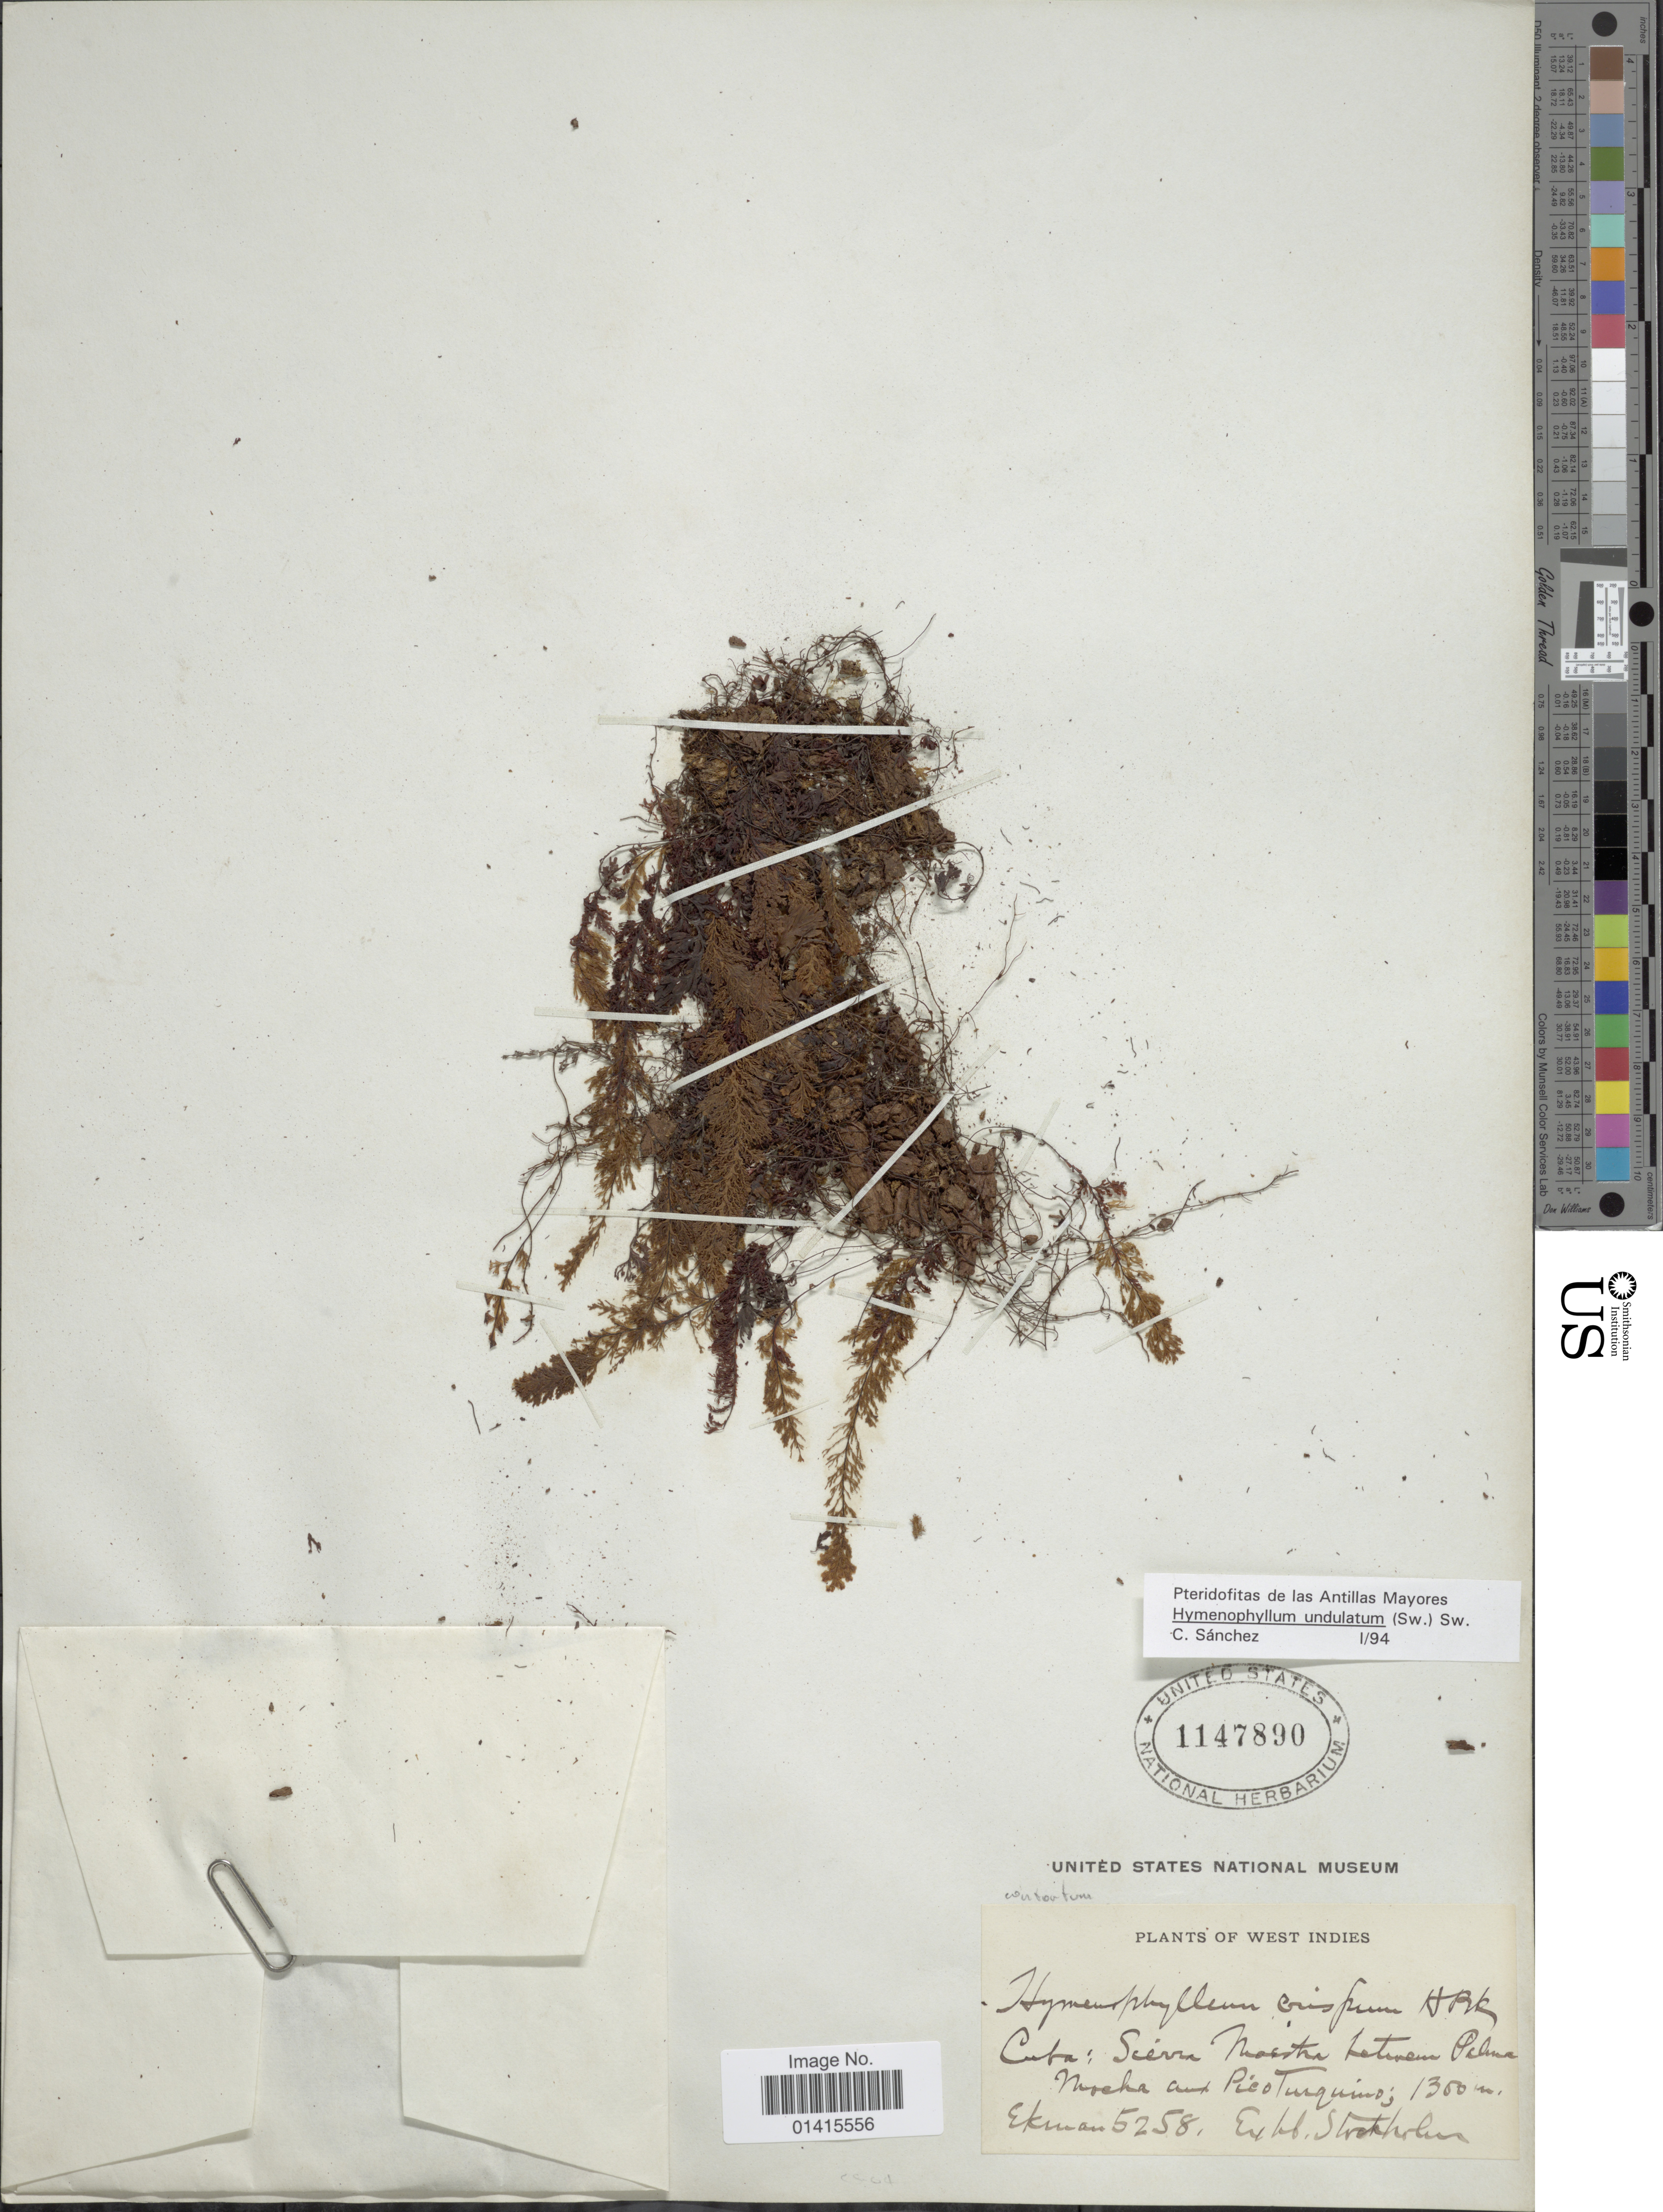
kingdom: Plantae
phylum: Tracheophyta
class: Polypodiopsida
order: Hymenophyllales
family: Hymenophyllaceae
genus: Hymenophyllum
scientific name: Hymenophyllum undulatum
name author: (Sw.) Sw.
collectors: -. Ekman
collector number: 5258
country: Cuba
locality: Sierra Maestra between Palma Mocha and Pico Turquino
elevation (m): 1300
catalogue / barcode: US 1147890